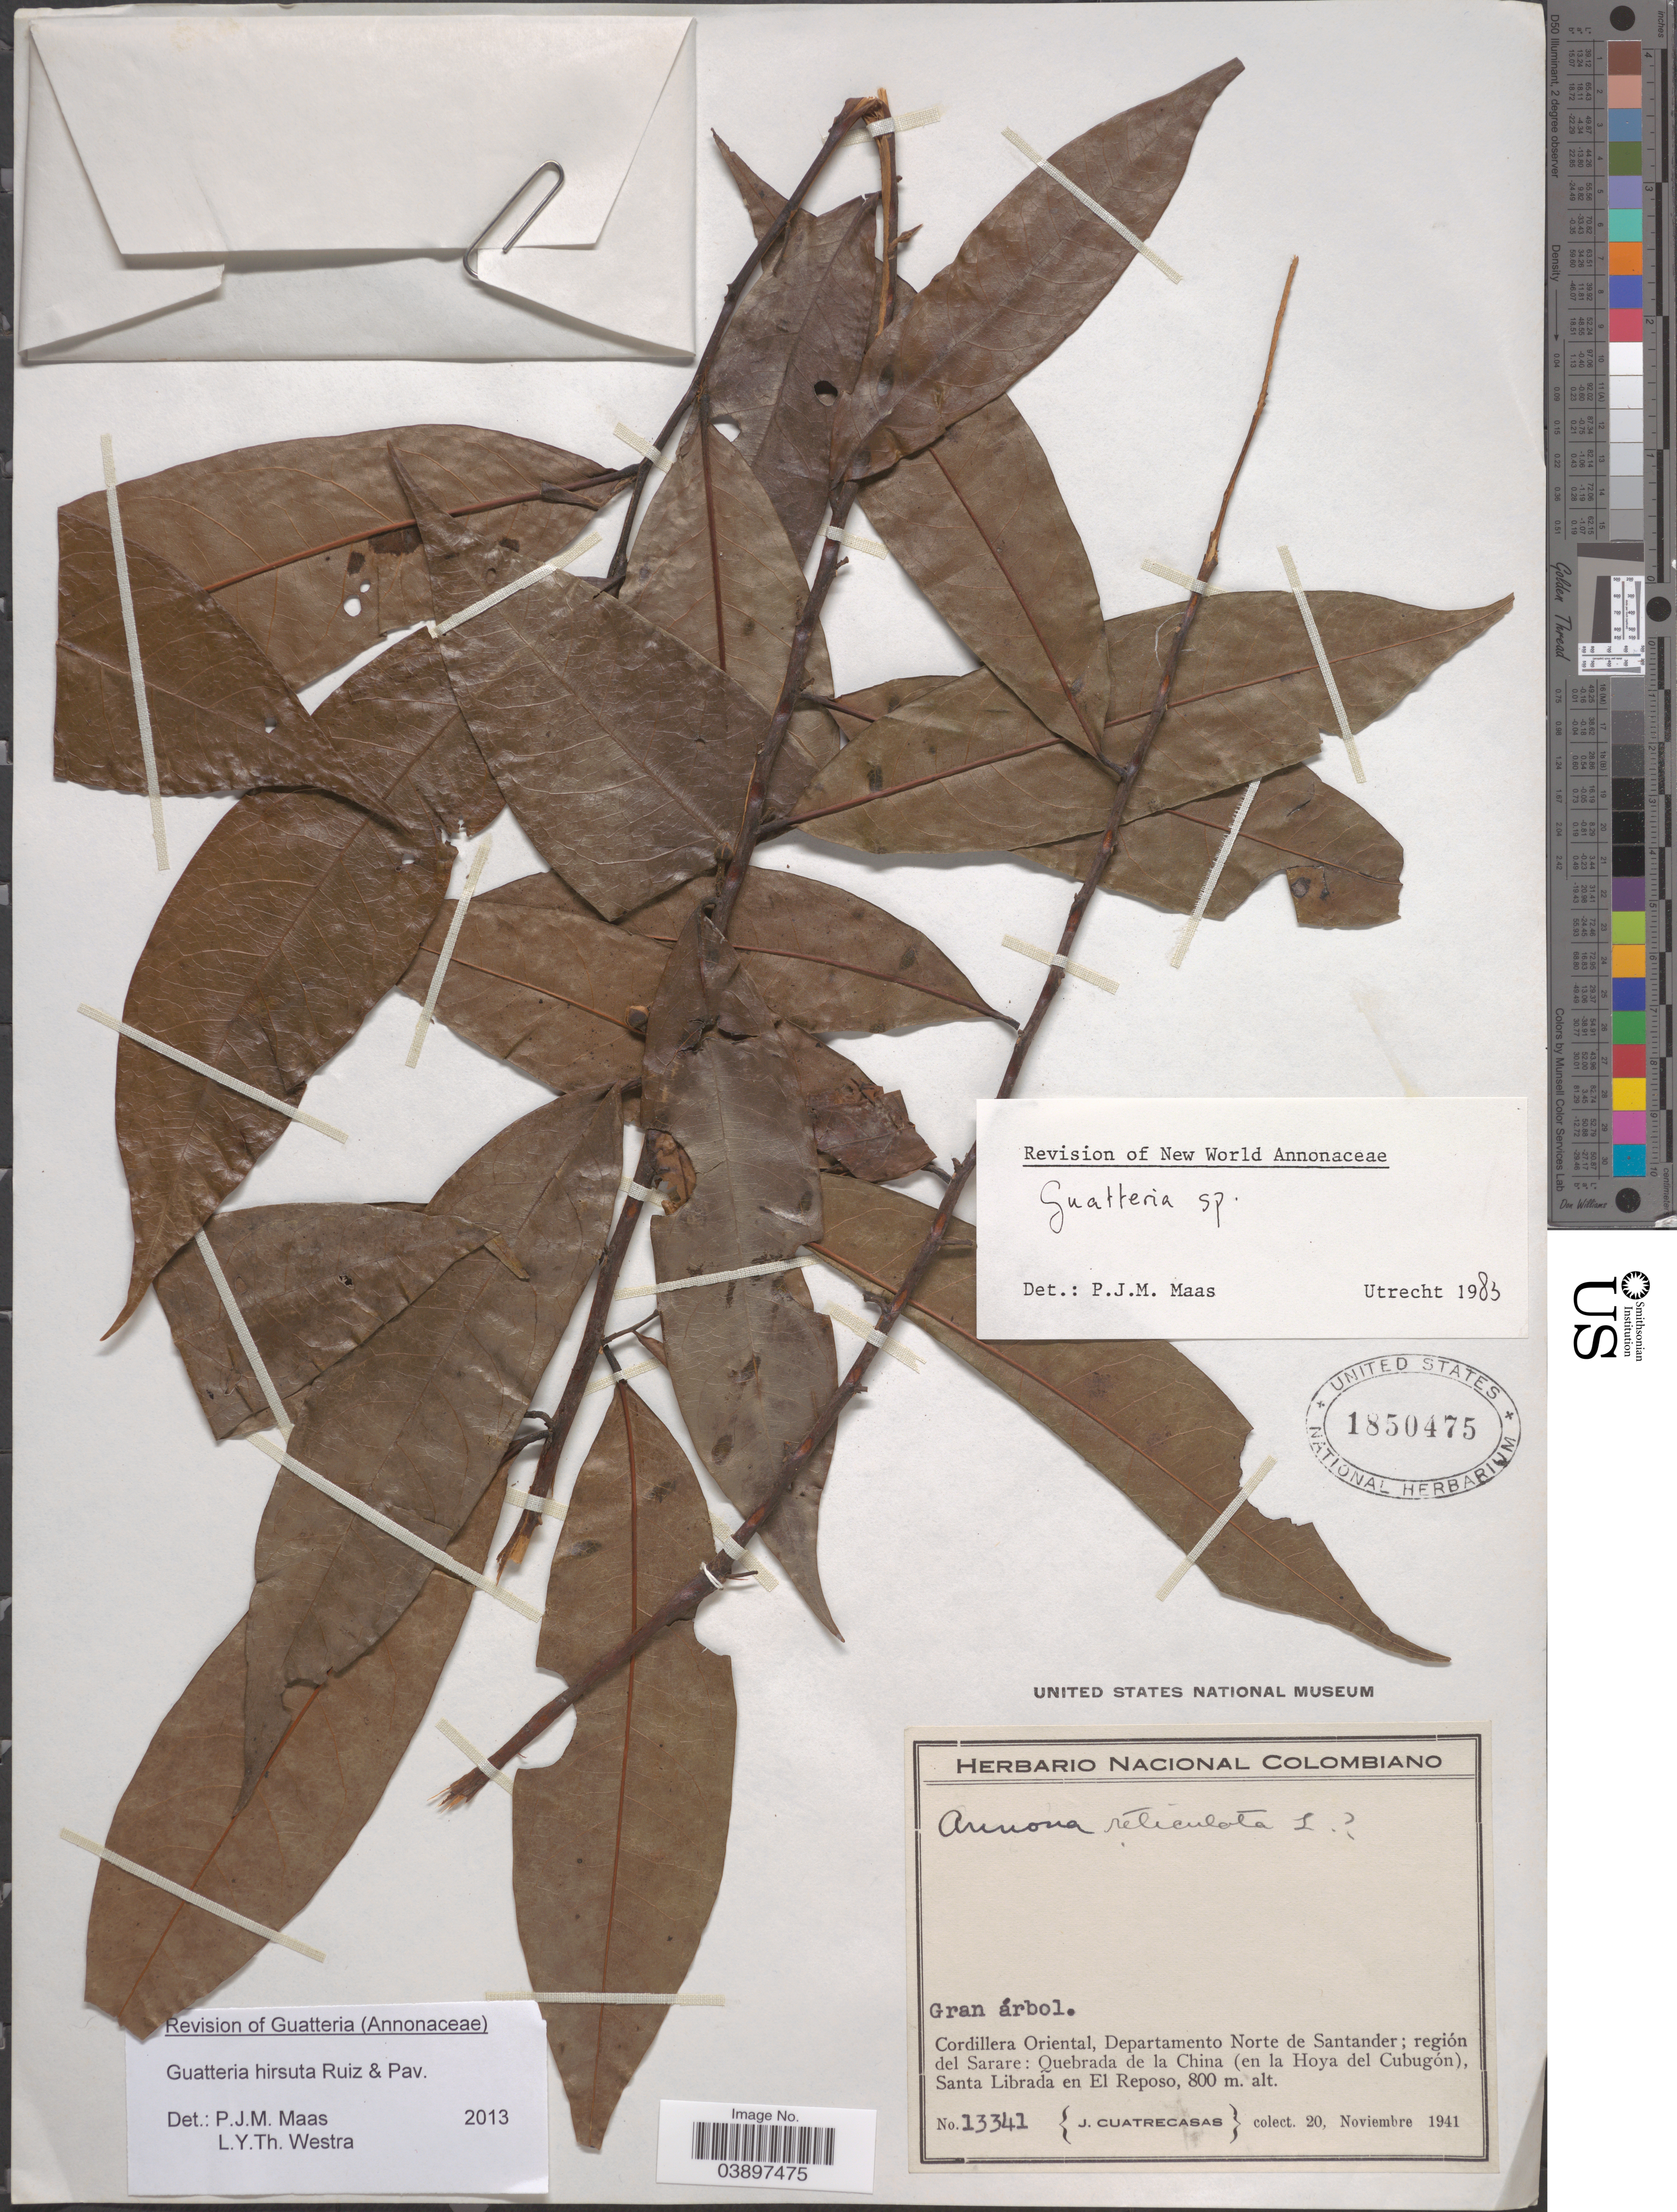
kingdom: Plantae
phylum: Tracheophyta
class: Magnoliopsida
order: Magnoliales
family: Annonaceae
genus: Guatteria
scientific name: Guatteria hirsuta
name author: Ruiz & Pav.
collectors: J. Cuatrecasas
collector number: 13341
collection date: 1941-11-20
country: Colombia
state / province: Norte de Santander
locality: Cordillera Oriental, Departamento Norte de Santander; región del Sarare: Quebrada de la China (en la Hoya del Cubugón), Santa Librada en El Reposo.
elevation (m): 800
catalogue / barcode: US 1850475